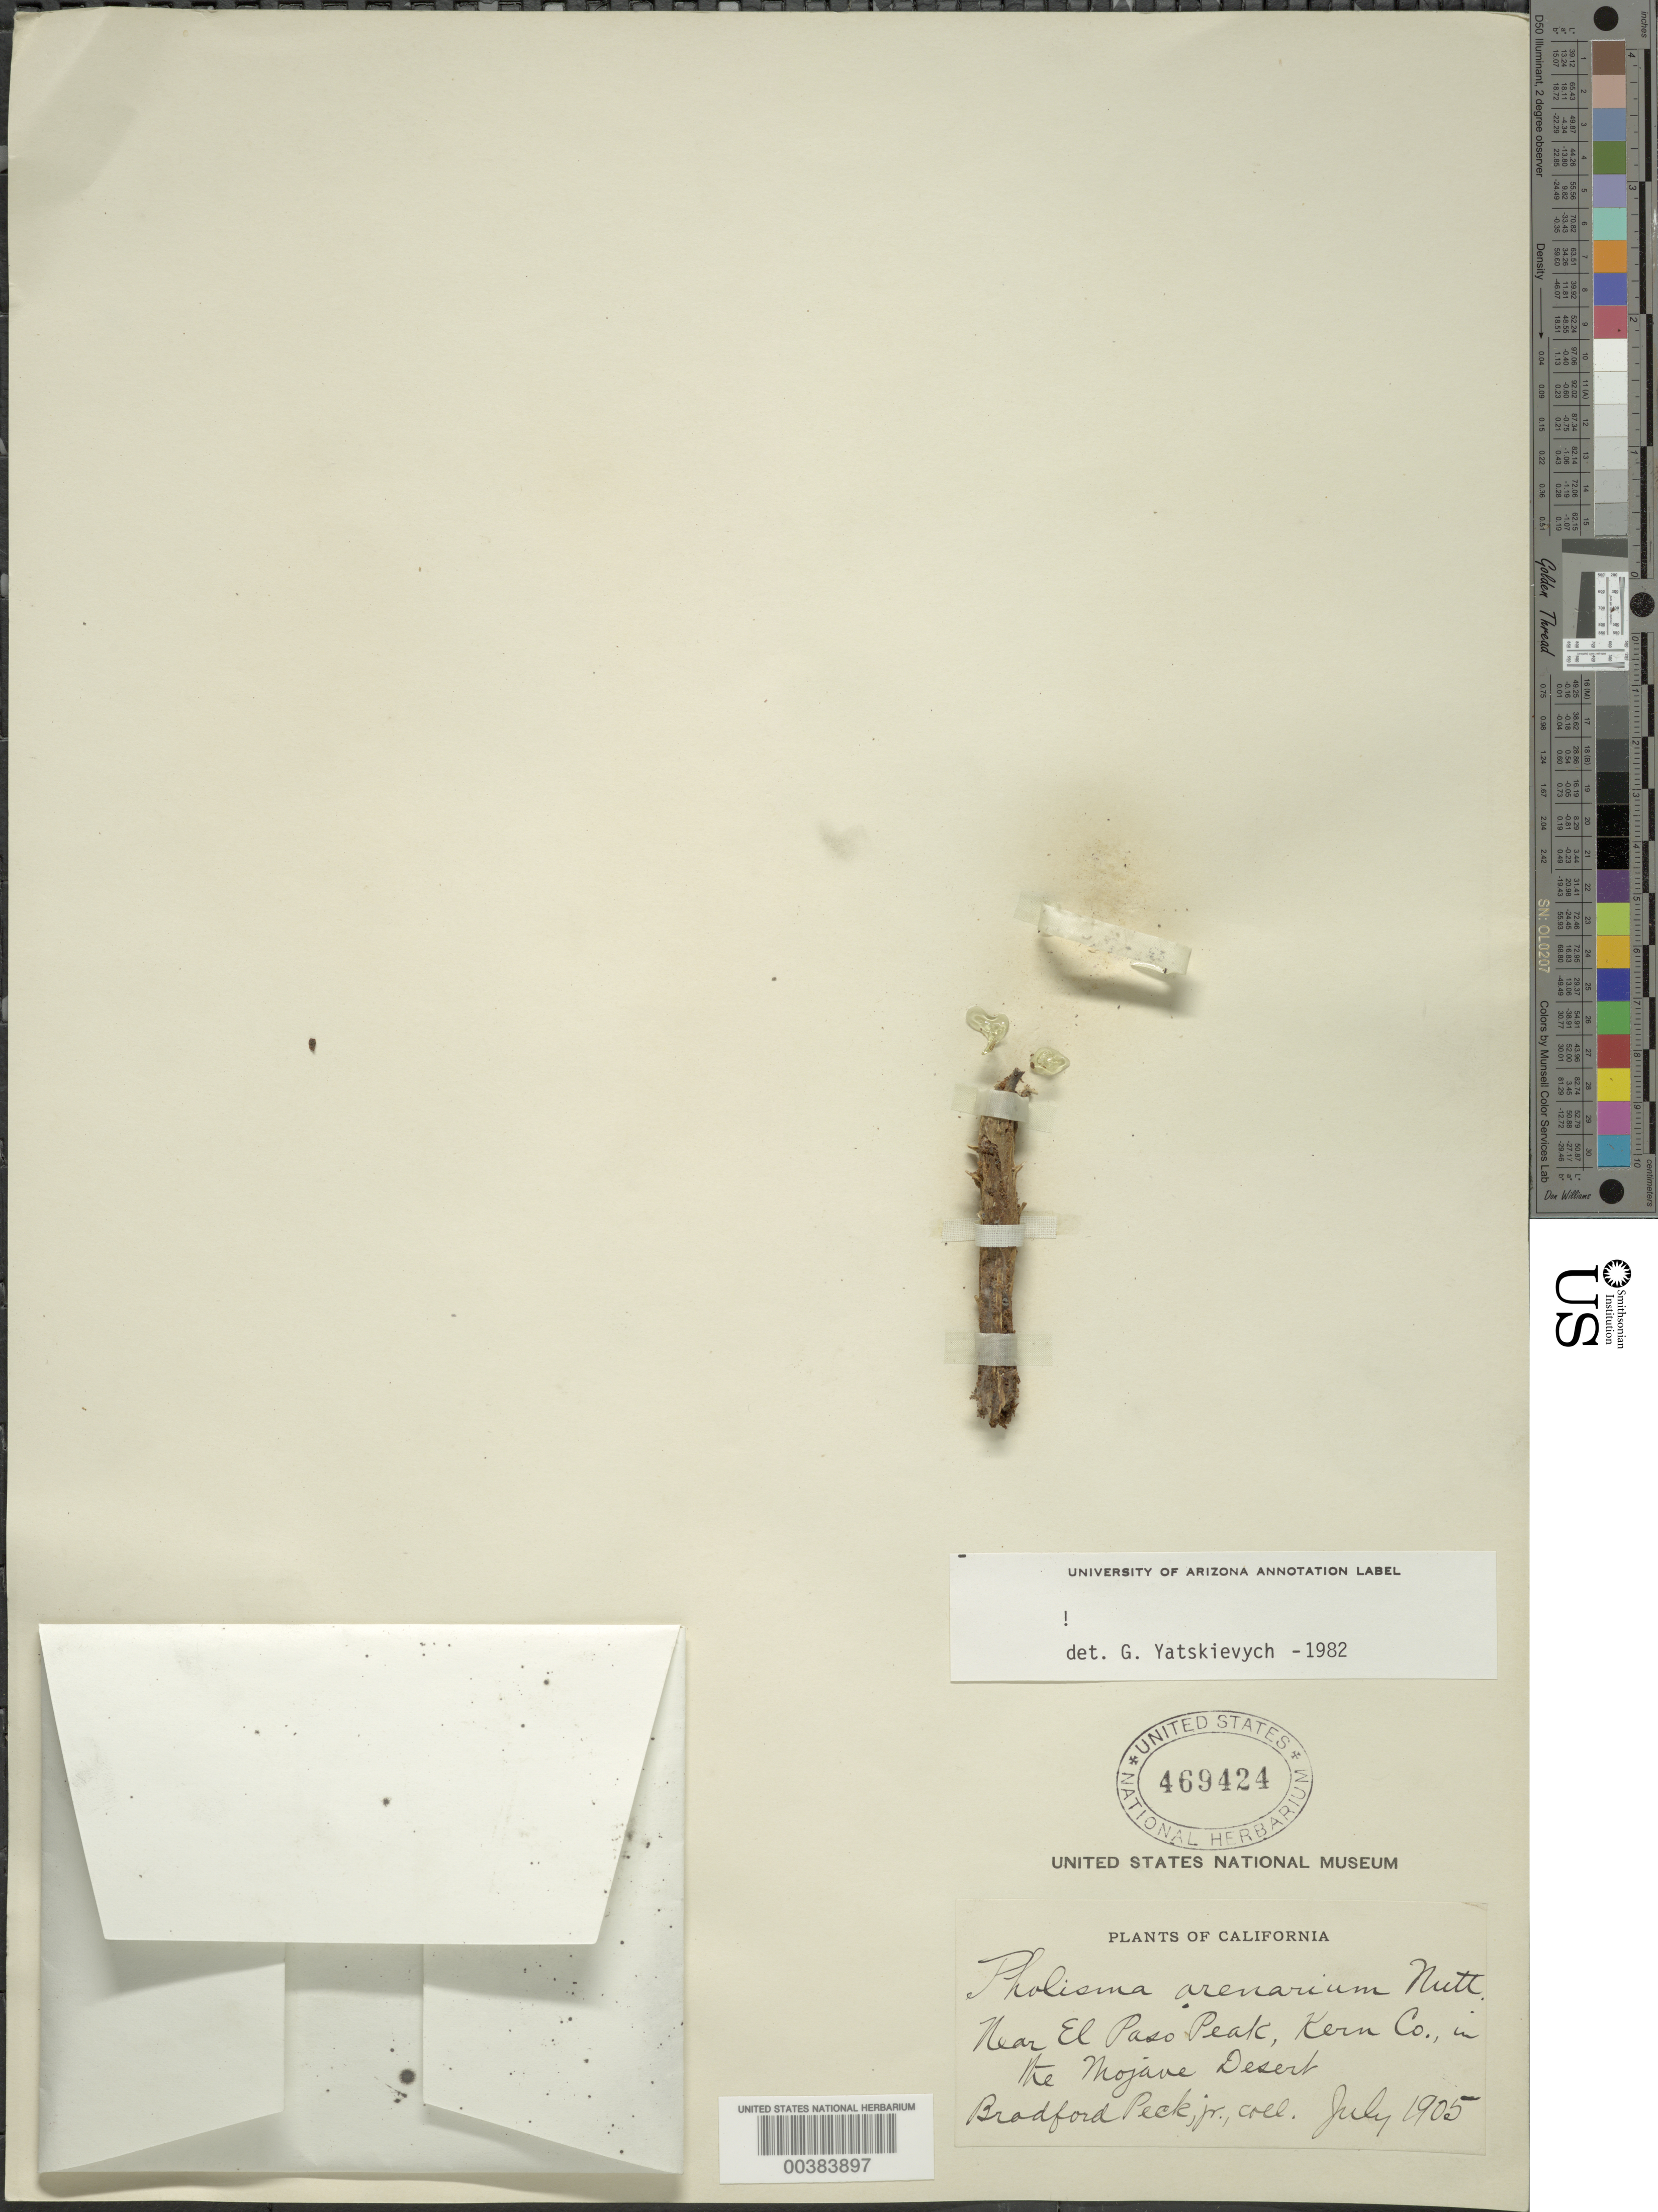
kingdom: Plantae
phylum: Tracheophyta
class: Magnoliopsida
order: Boraginales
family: Lennoaceae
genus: Pholisma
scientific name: Pholisma arenarium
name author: Nutt. ex Hook.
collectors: B. Peck Jr.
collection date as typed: Jul 1905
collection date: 1905-07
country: United States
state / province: California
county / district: Kern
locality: Near el paso peak, mojave desert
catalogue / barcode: US 469424